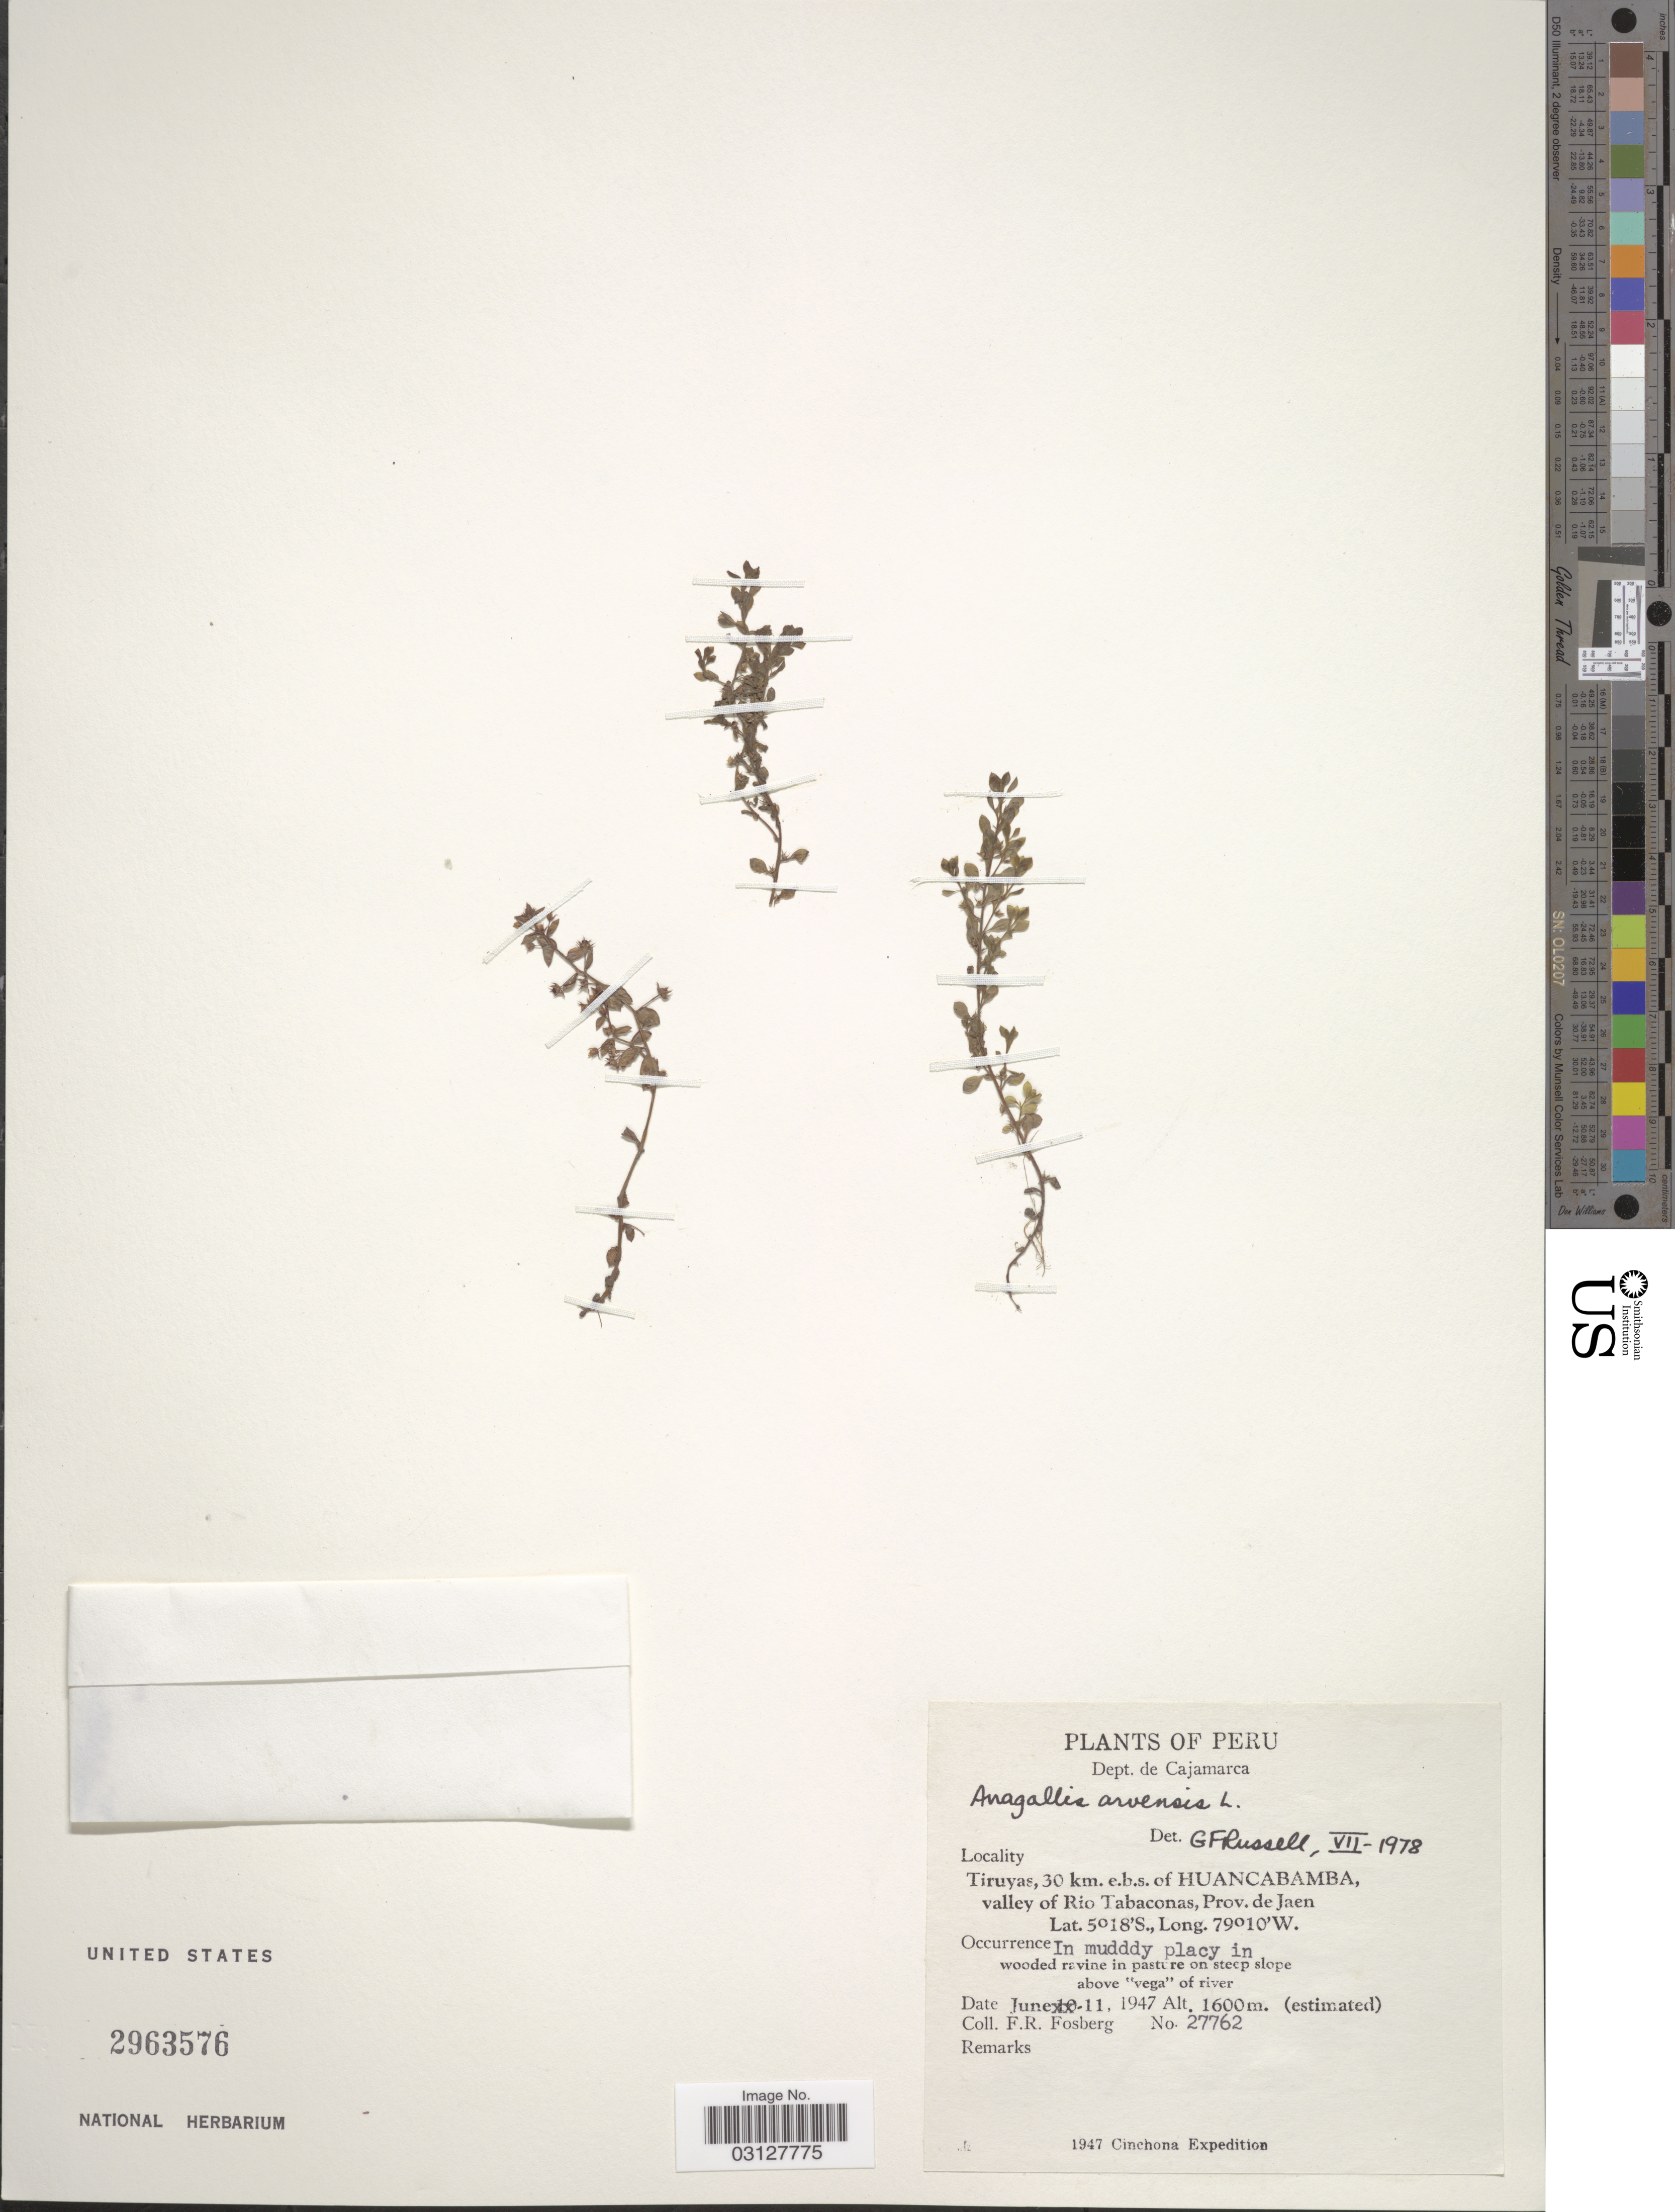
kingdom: Plantae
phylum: Tracheophyta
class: Magnoliopsida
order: Ericales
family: Primulaceae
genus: Anagallis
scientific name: Anagallis arvensis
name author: L.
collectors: F. R. Fosberg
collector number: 27762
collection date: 1947-06-11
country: Peru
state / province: Cajamarca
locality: Dept. de Cajamarca, Tiruyas, 30 km. e.b.s. of Huancabamba, valley of Rio Tabaconas, Prov. de Jaen.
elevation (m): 1600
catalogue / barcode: US 2963576